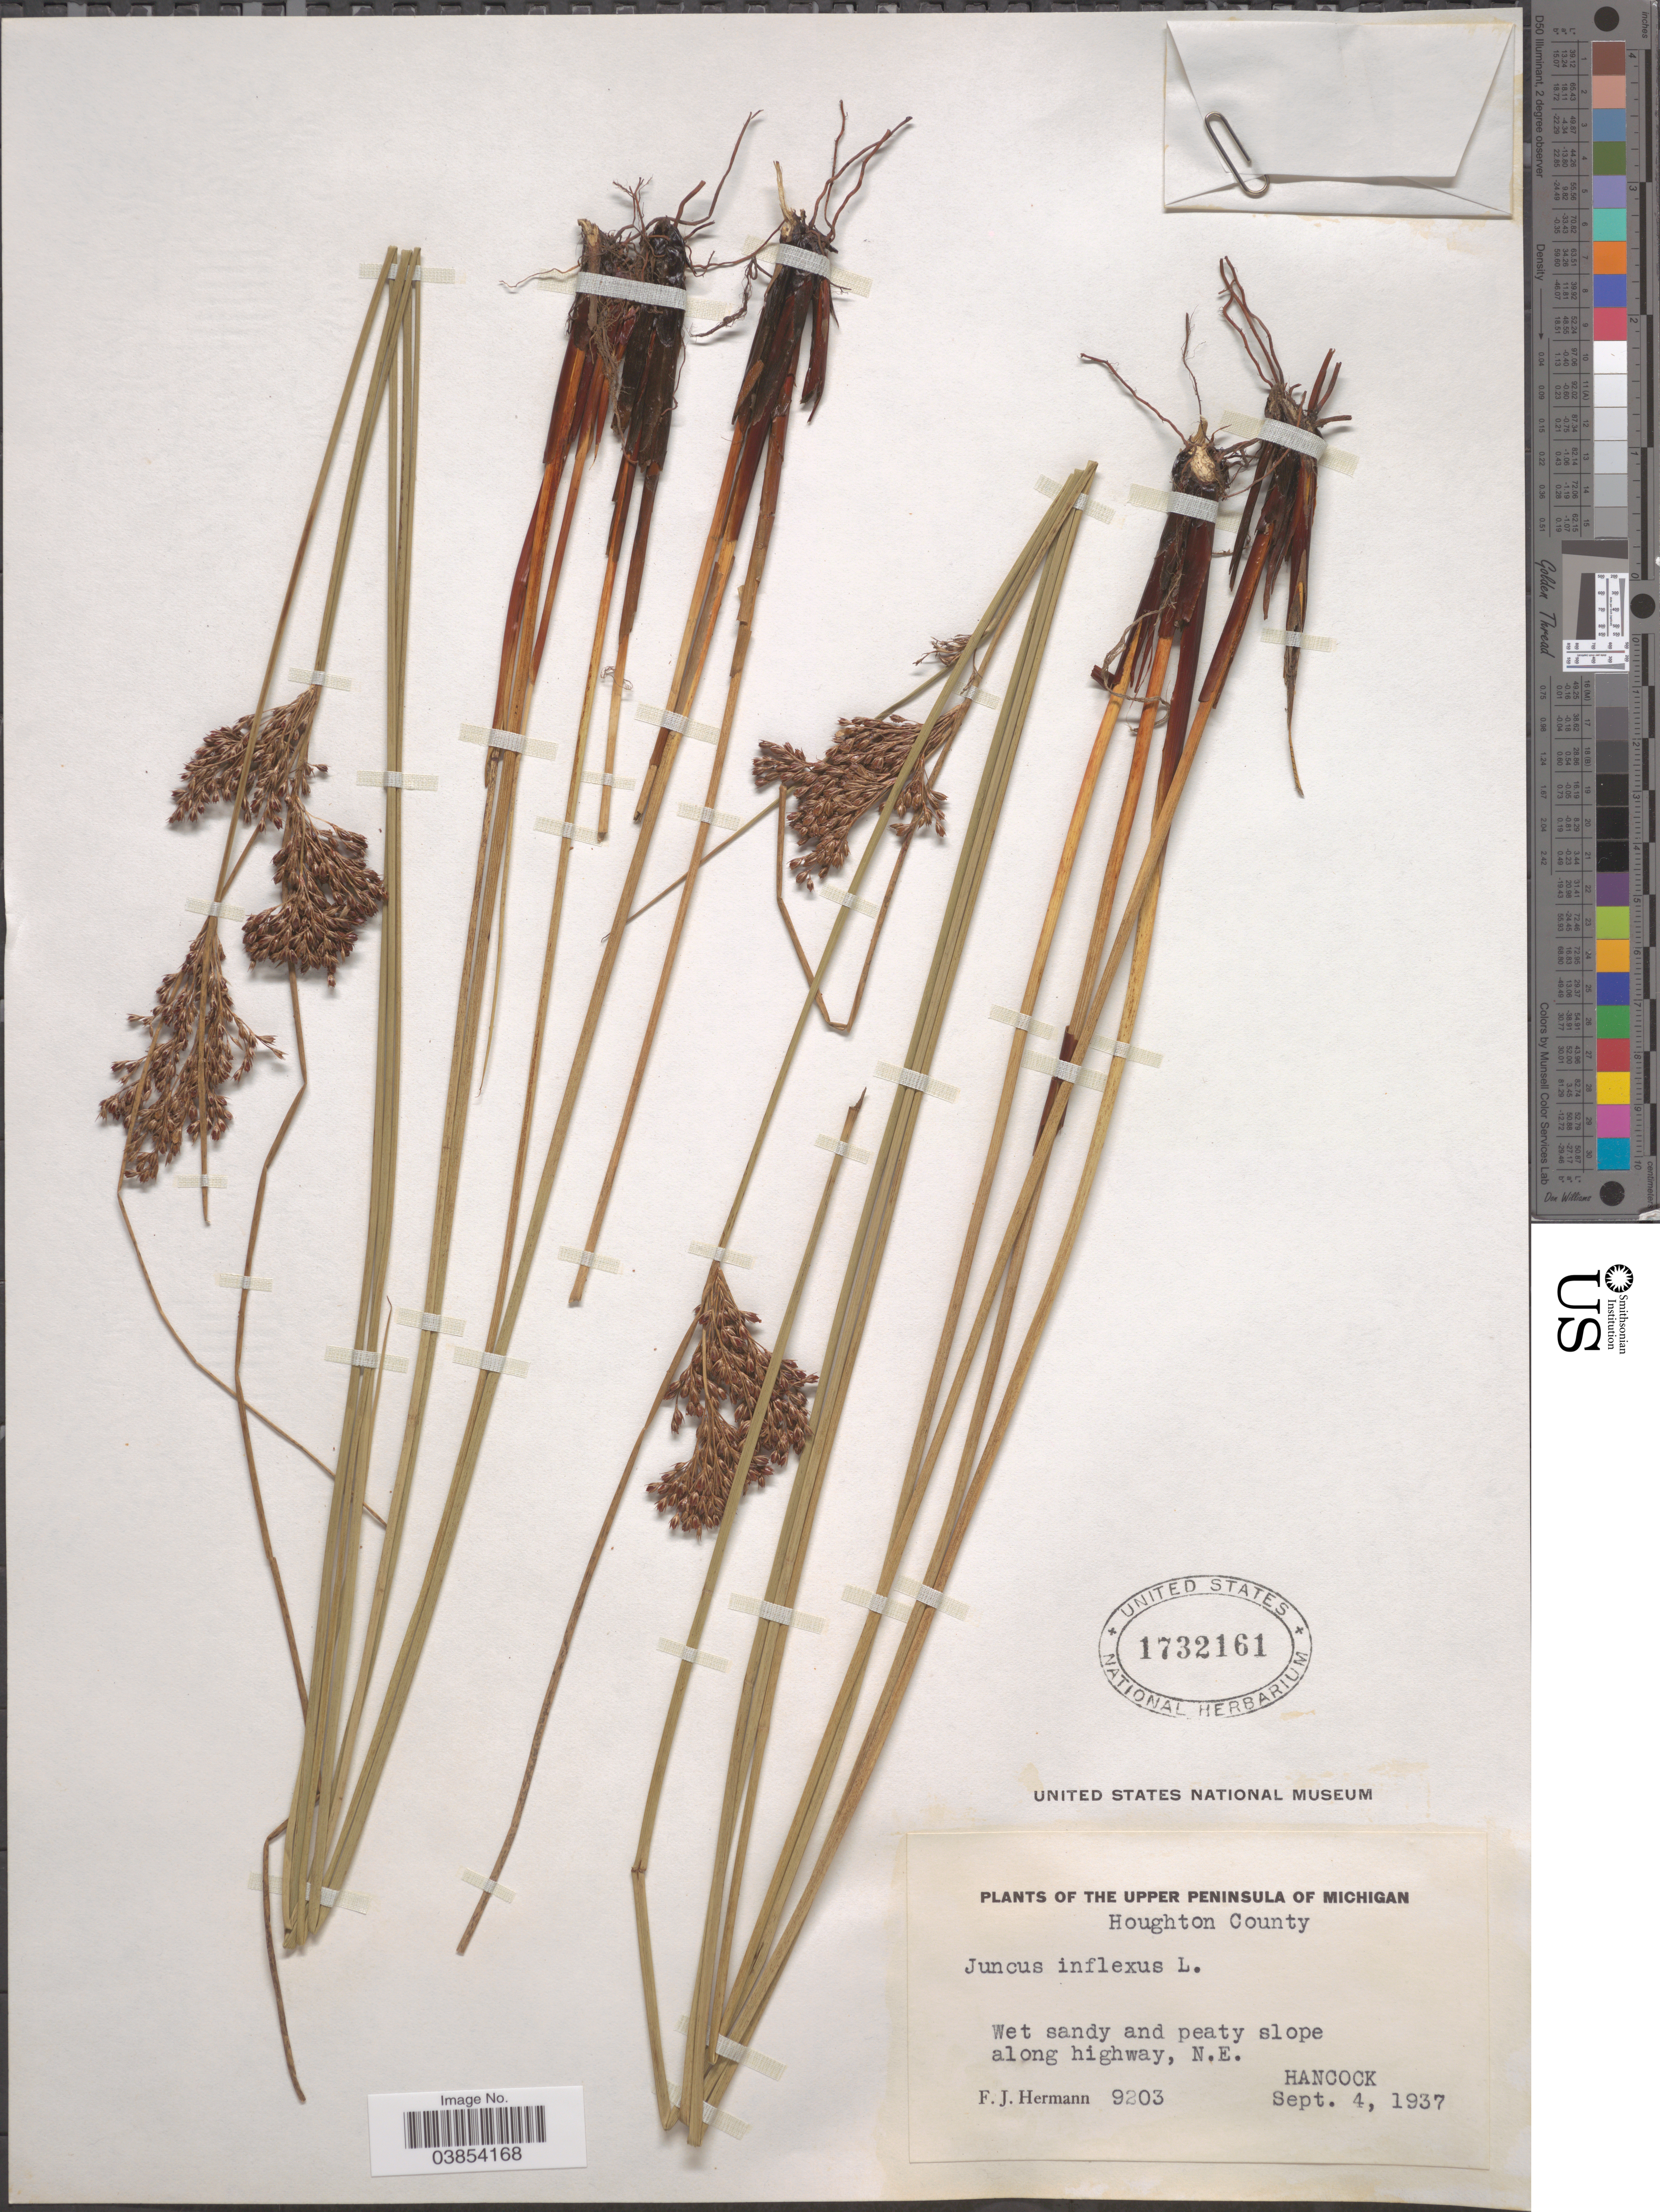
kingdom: Plantae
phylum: Tracheophyta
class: Liliopsida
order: Poales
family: Juncaceae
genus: Juncus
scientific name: Juncus inflexus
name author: L.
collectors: F. J. Hermann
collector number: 9203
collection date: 1937-09-04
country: United States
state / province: Michigan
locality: The Upper Peninsula of Michigan. Houghton. County. Along highway, N.E. Hancock.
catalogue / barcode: US 1732161